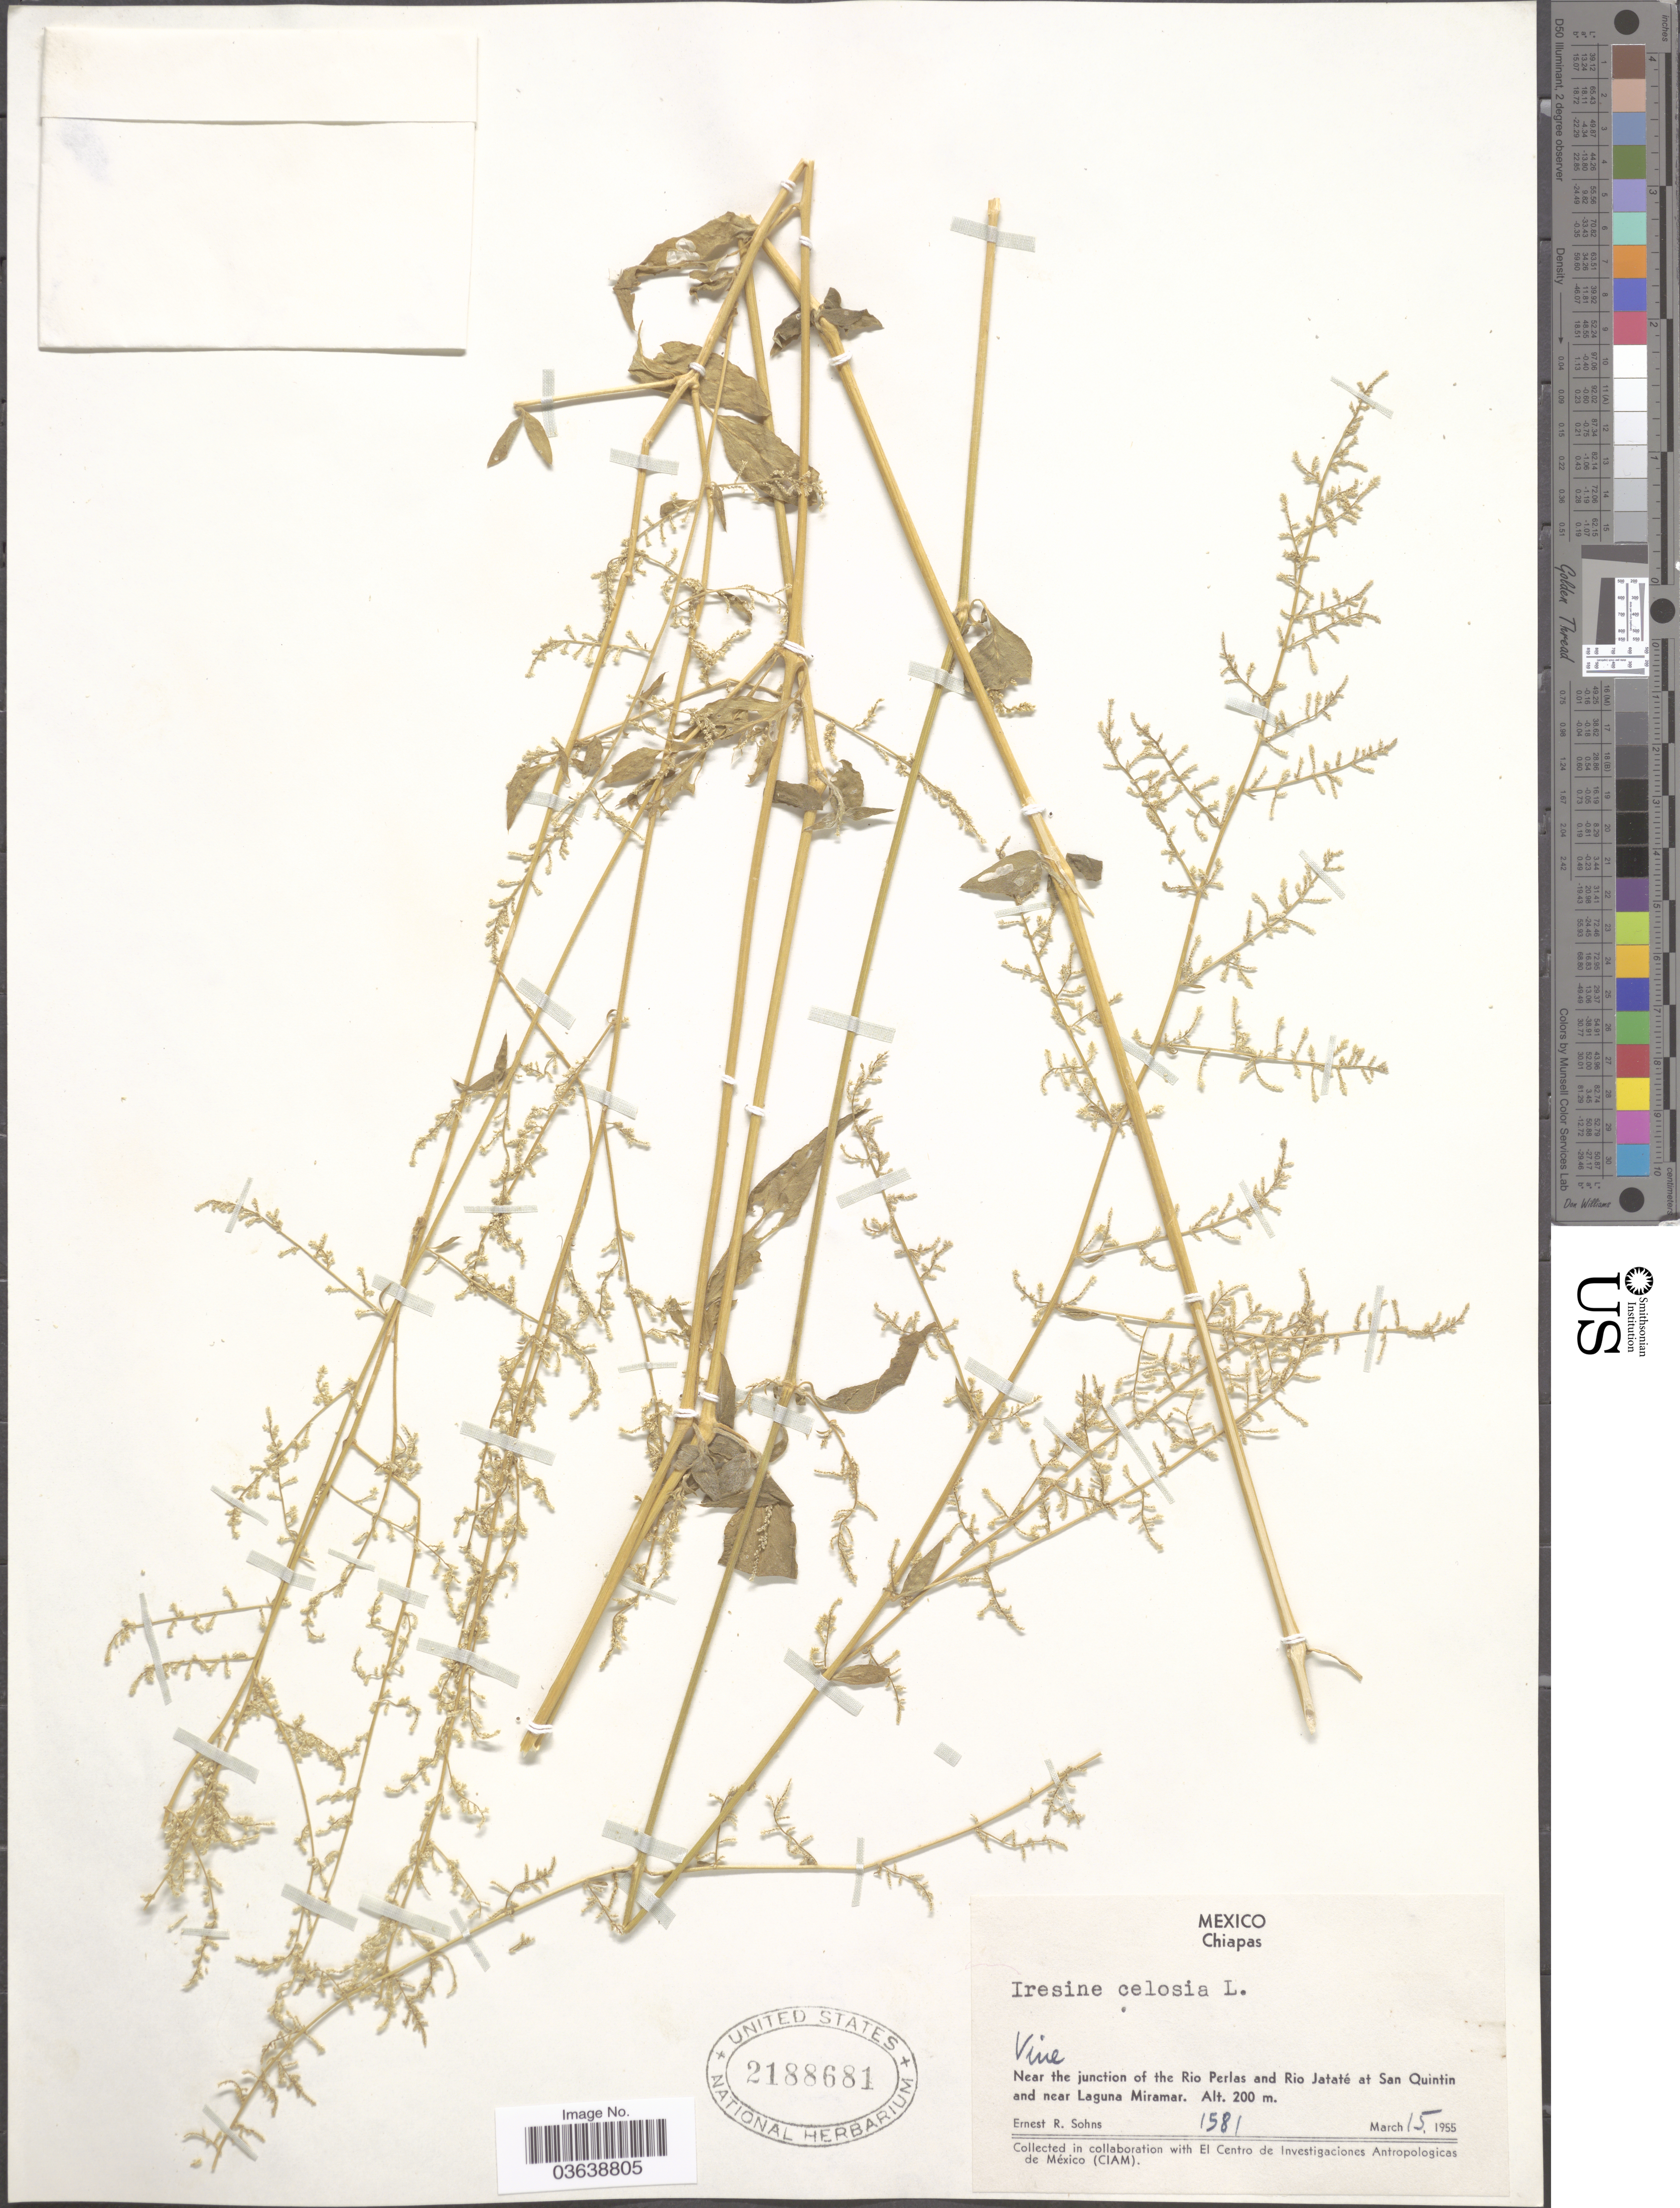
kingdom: Plantae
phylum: Tracheophyta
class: Magnoliopsida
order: Caryophyllales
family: Amaranthaceae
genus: Iresine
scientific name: Iresine celosia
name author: L.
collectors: E. R. Sohns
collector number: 1581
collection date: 1955-03-15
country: Mexico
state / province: Chiapas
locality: Near the junction of the Rio Perlas and Rio Jataté at San Quintin and near Laguna Miramar.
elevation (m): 200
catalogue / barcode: US 2188681